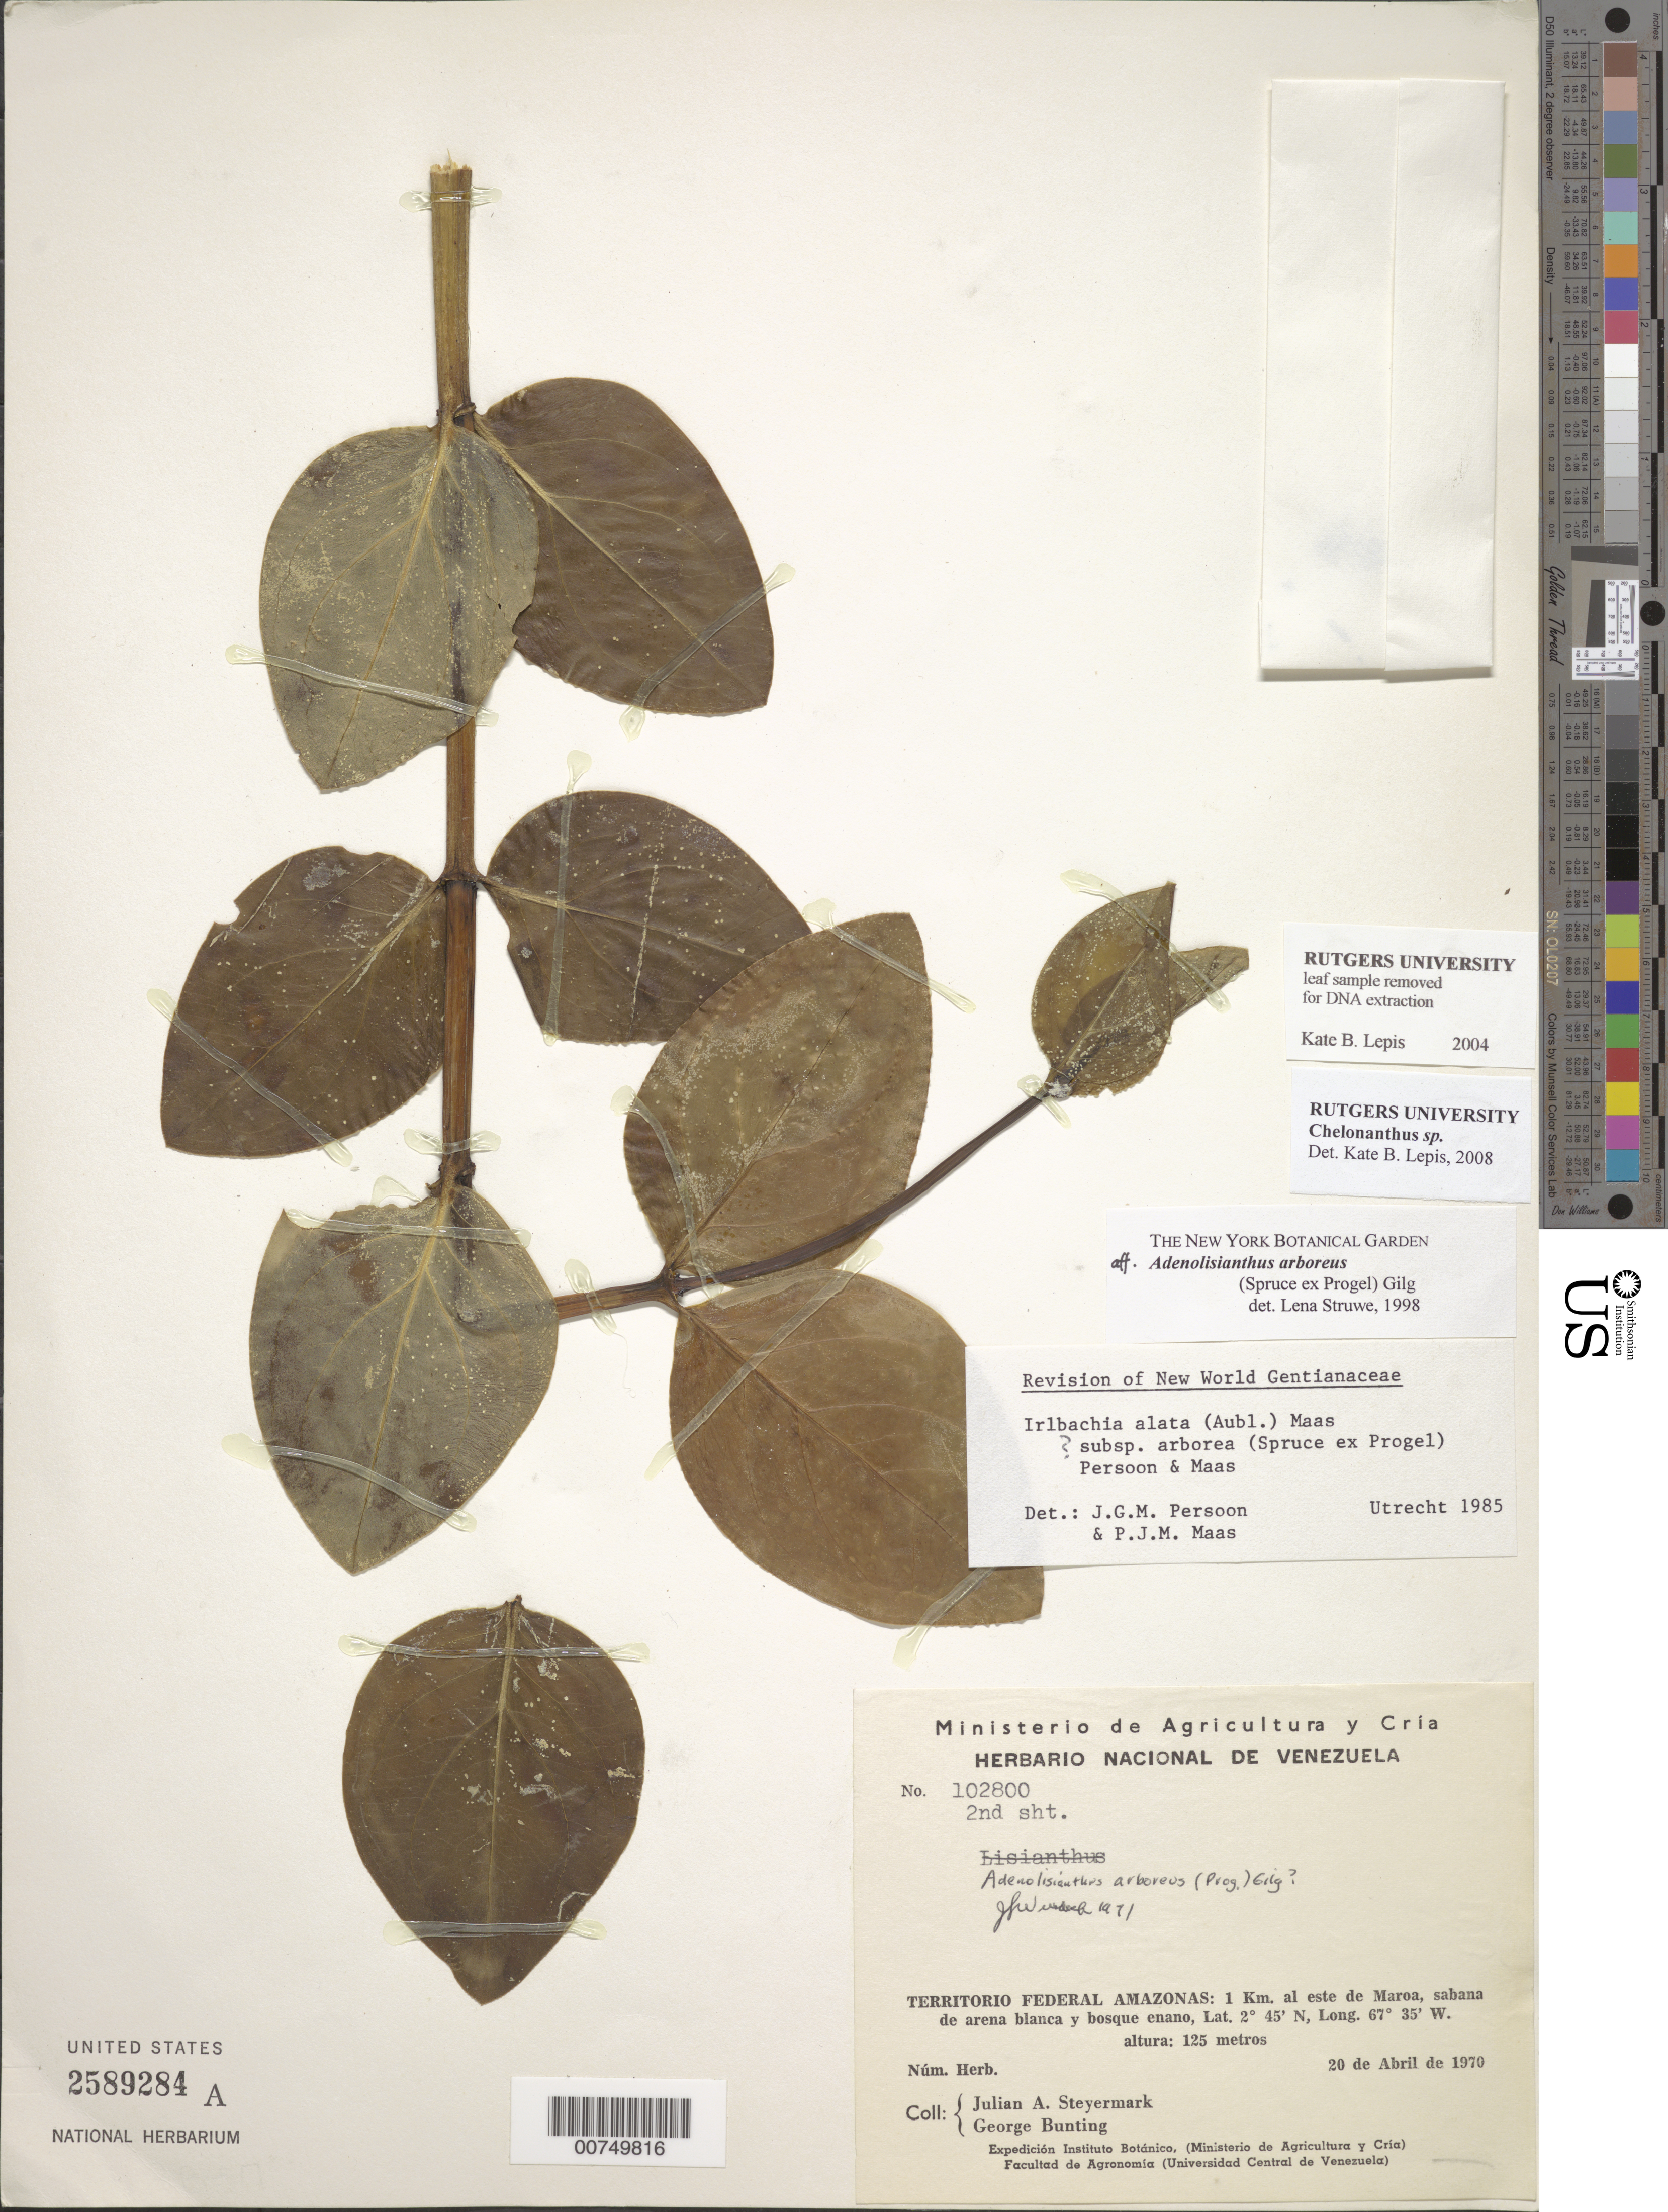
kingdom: Plantae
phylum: Tracheophyta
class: Magnoliopsida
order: Gentianales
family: Gentianaceae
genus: Chelonanthus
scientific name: Chelonanthus sp.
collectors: J. Steyermark & G. S. Bunting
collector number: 102800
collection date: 1970-04-20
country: Venezuela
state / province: Amazonas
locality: Territorio Federal Amazonas: 1 Km. al este de Maroa, sabana de arena blanca y bosque enano.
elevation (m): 125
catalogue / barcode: US 2589284A